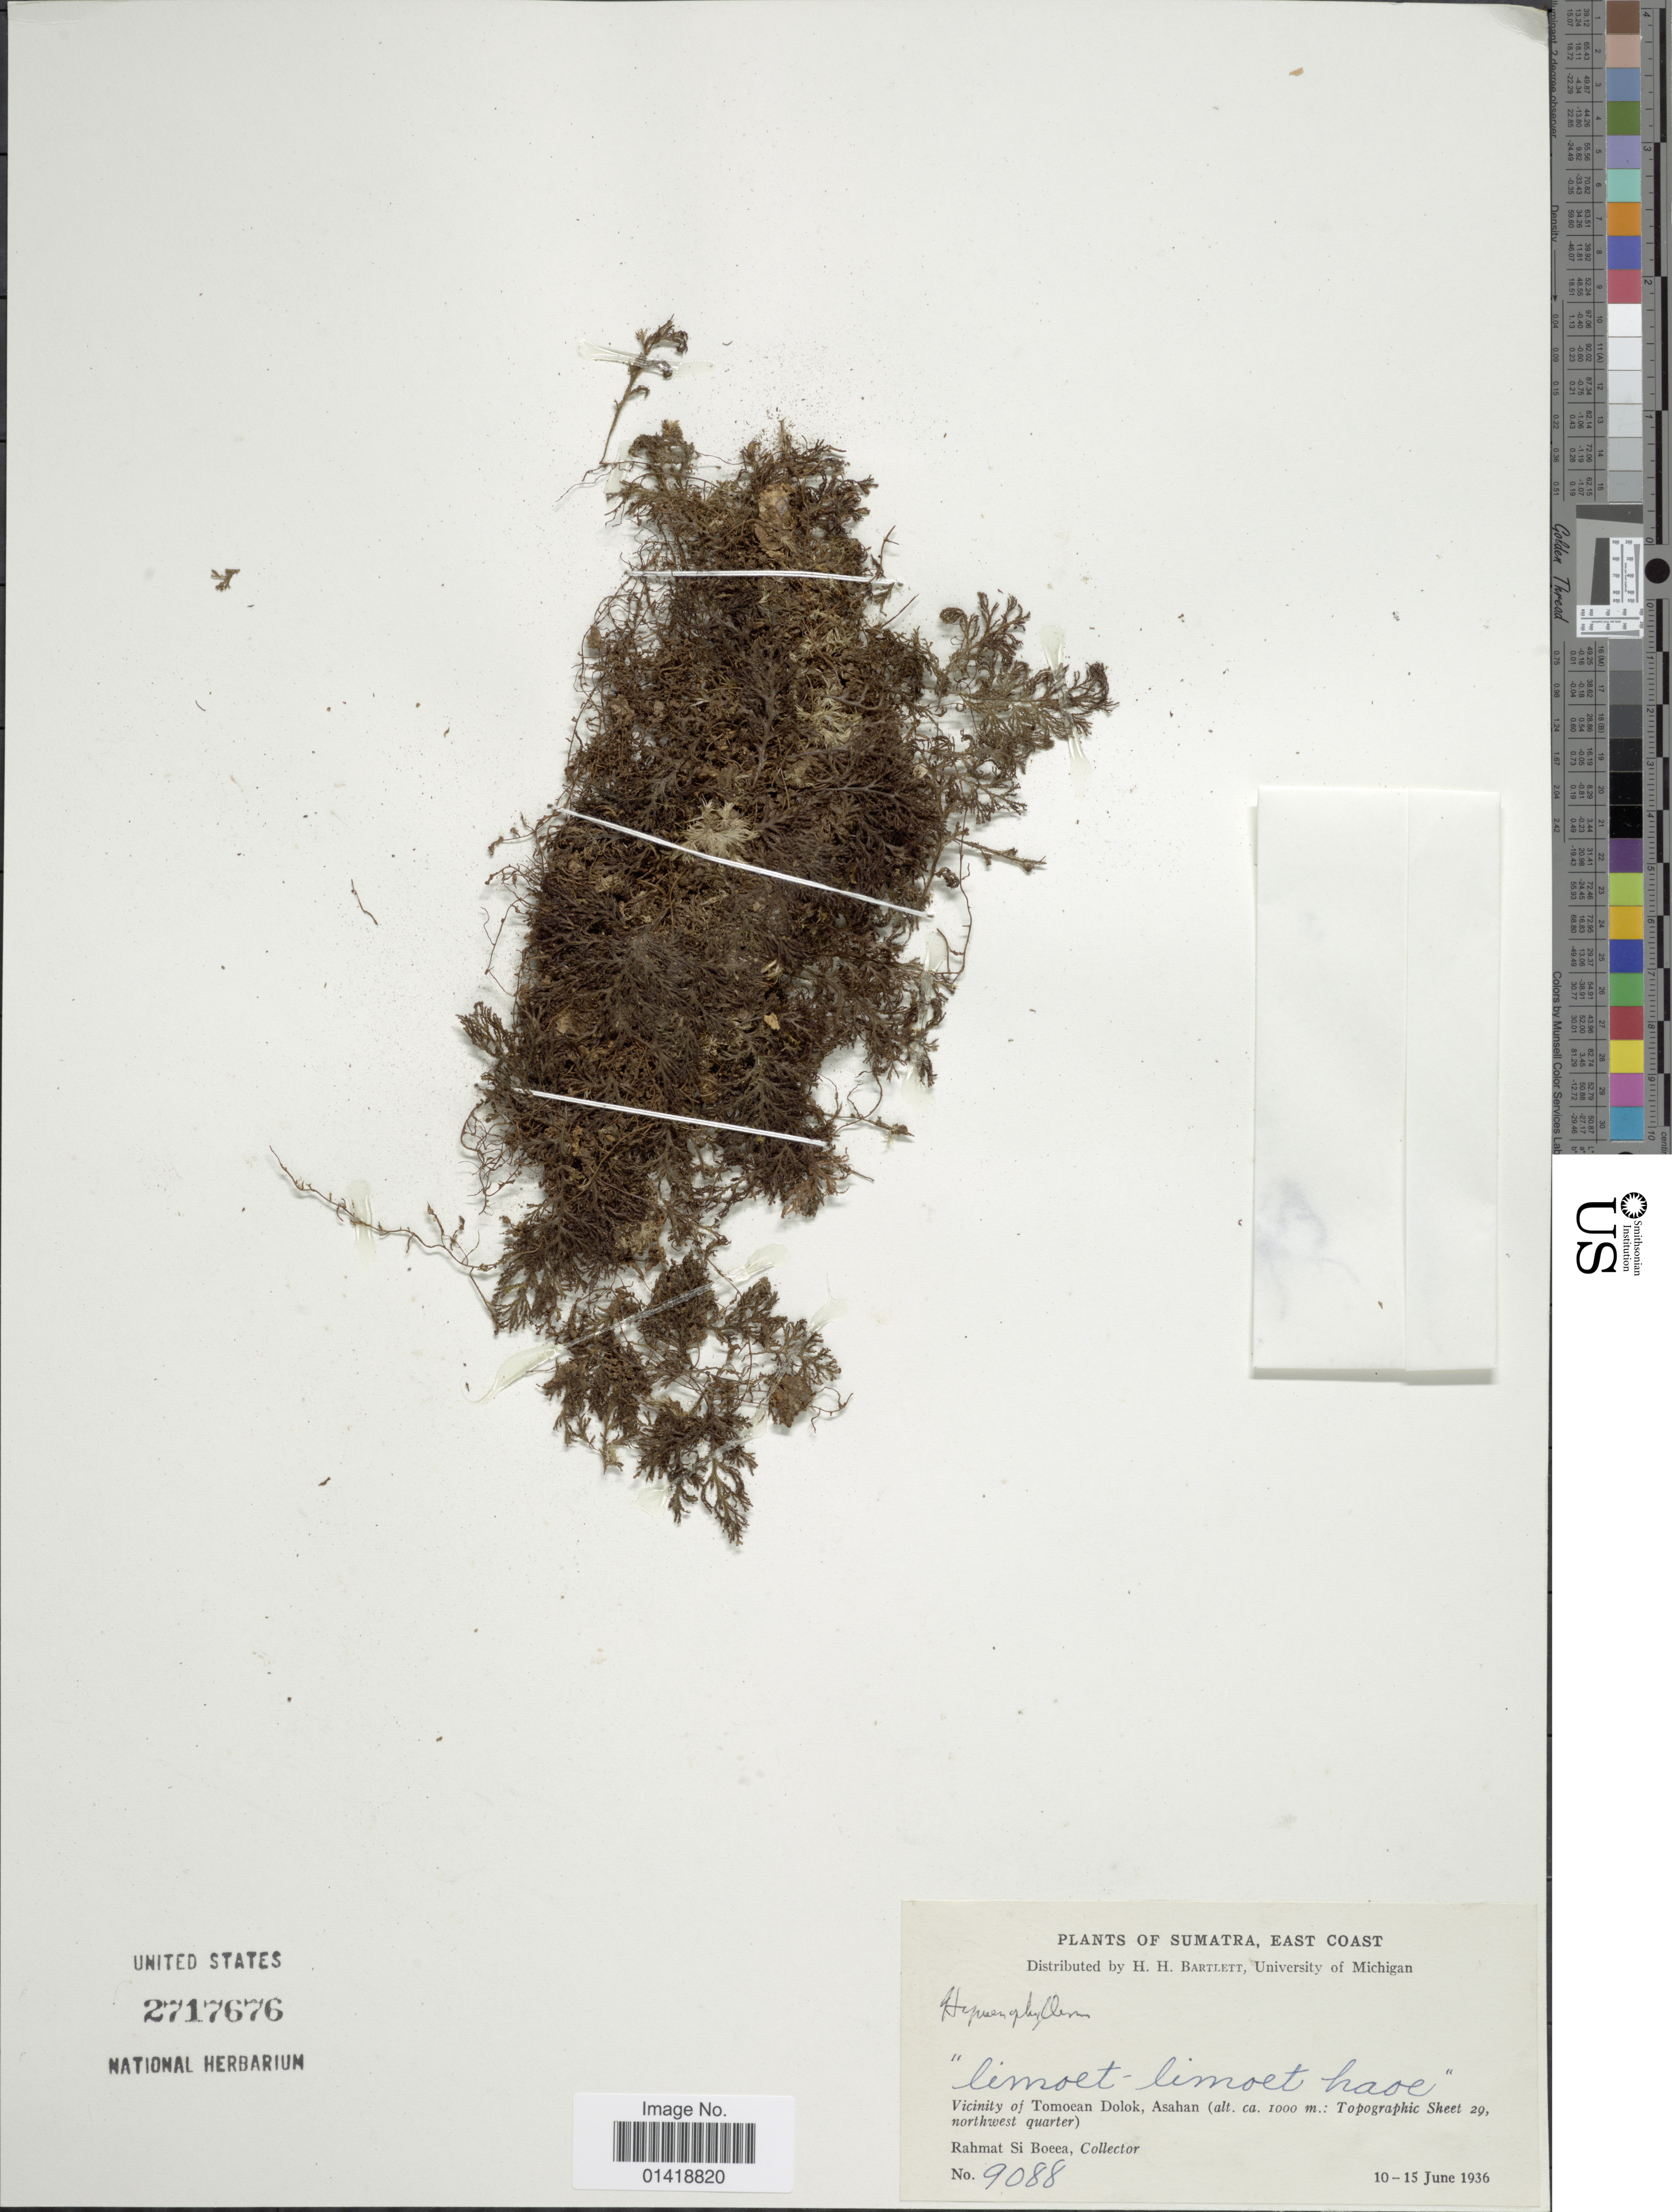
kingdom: Plantae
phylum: Tracheophyta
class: Polypodiopsida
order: Hymenophyllales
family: Hymenophyllaceae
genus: Hymenophyllum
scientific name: Hymenophyllum sp.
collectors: Rahmat Si Boeea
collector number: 9088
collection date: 1936-06-10/1936-06-15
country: Indonesia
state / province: Sumatra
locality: Sumatra, East Coast. Vicinity of Tomoean Dolok, Asahan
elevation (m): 1000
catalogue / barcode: US 2717676